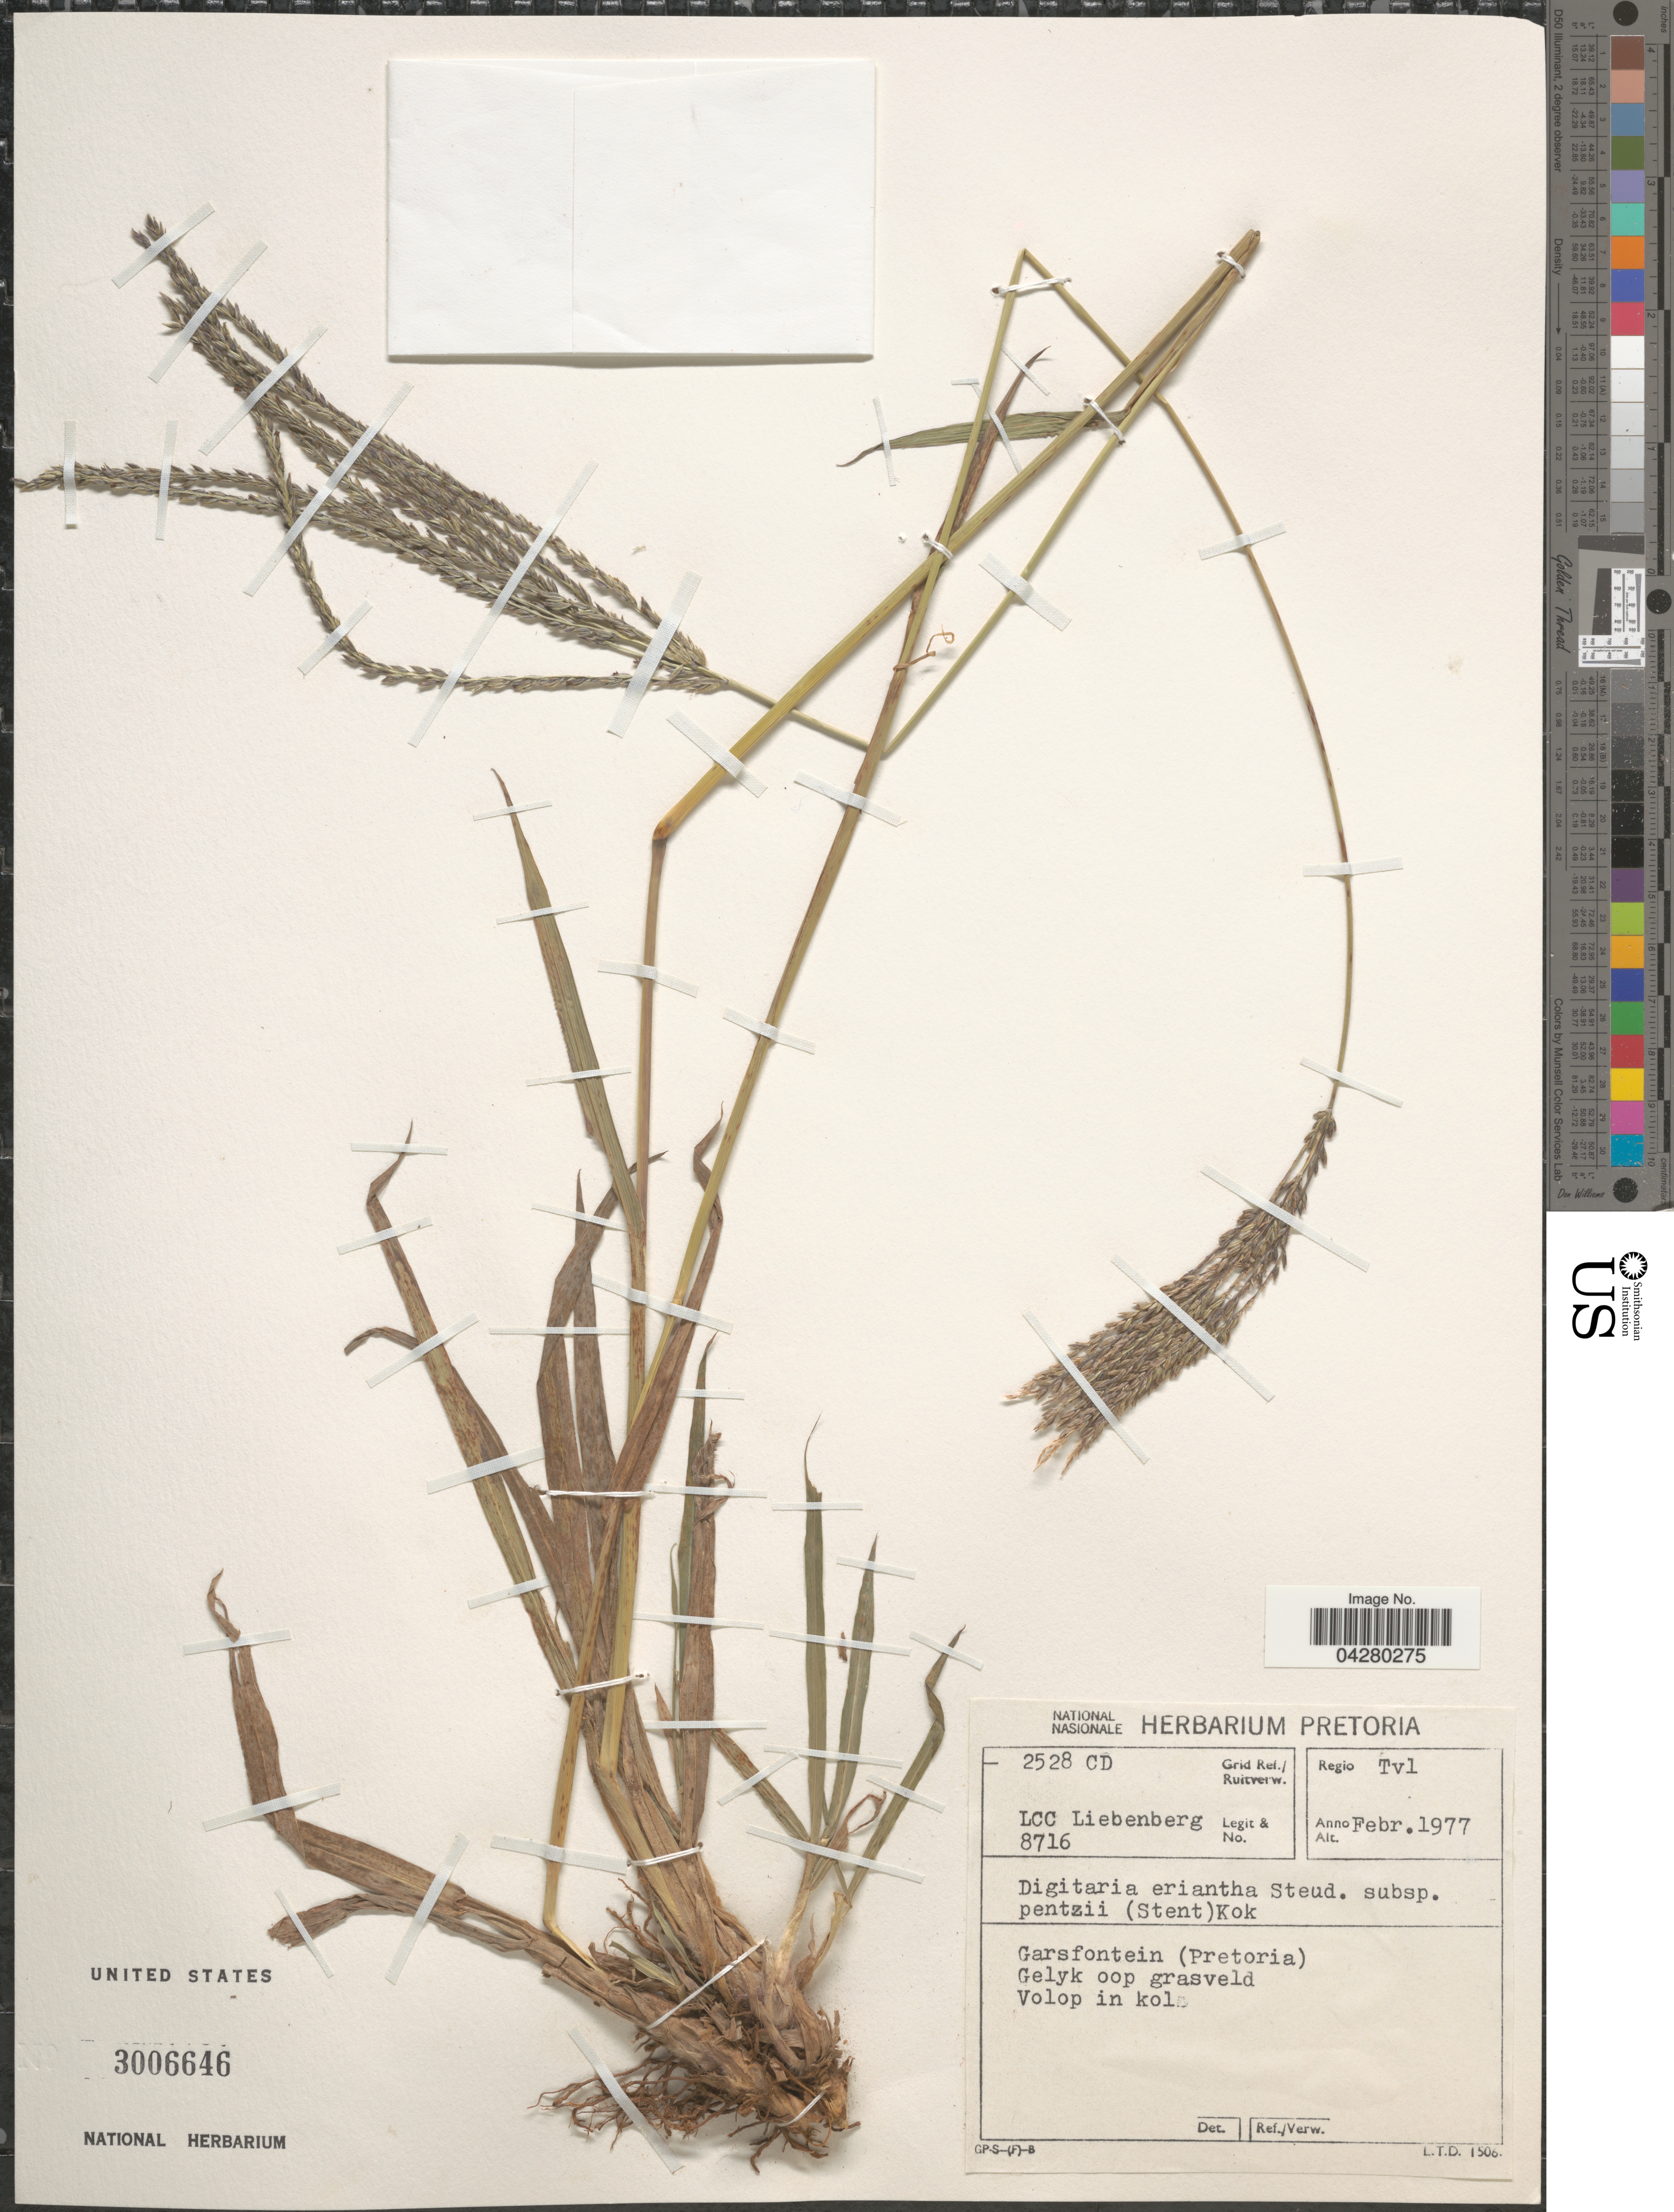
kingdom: Plantae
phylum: Tracheophyta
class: Liliopsida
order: Poales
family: Poaceae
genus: Digitaria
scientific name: Digitaria eriantha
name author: Steud.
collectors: L. Liebenberg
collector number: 8716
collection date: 1977-02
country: South Africa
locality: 2528 CD Grid Ref./ Ruitverw. Regio Tvl. Garsfontein (Pretoria).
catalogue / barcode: US 3006646